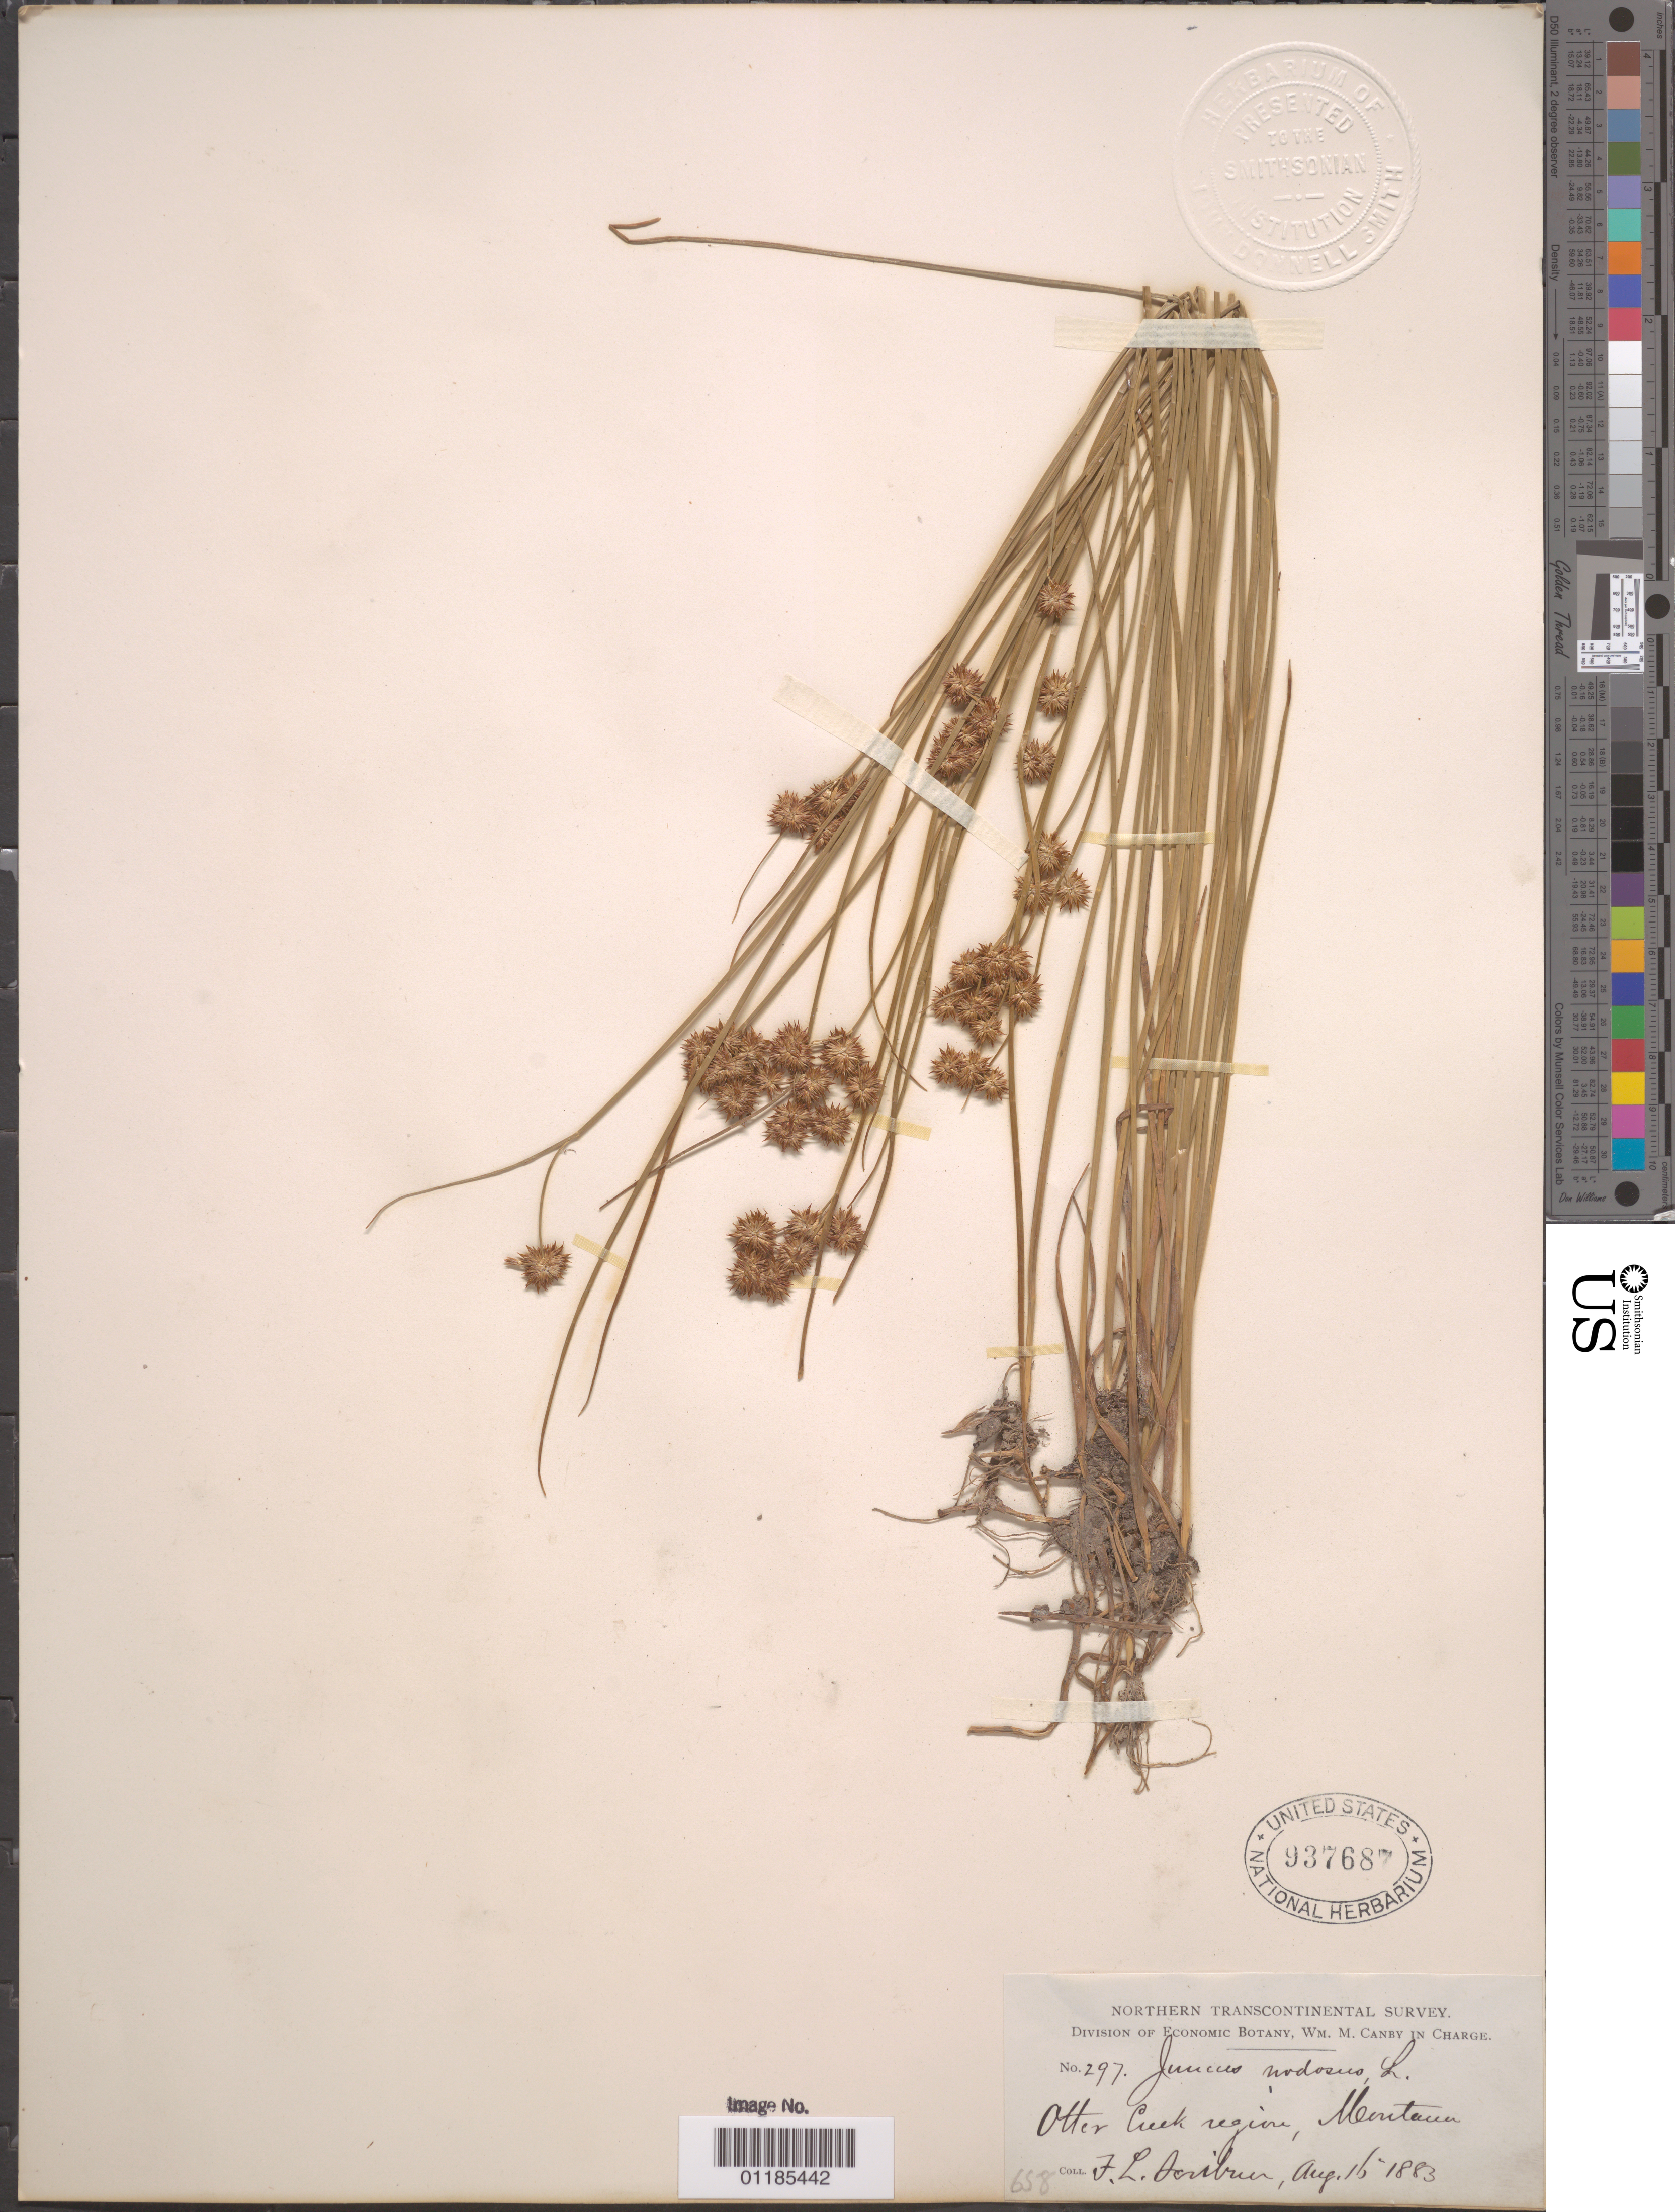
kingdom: Plantae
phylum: Tracheophyta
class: Liliopsida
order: Poales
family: Juncaceae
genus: Juncus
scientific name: Juncus nodosus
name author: L.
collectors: F. L. Scribner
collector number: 297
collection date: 1883-08-15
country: United States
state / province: Montana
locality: Otter Creek region.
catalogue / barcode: US 937687